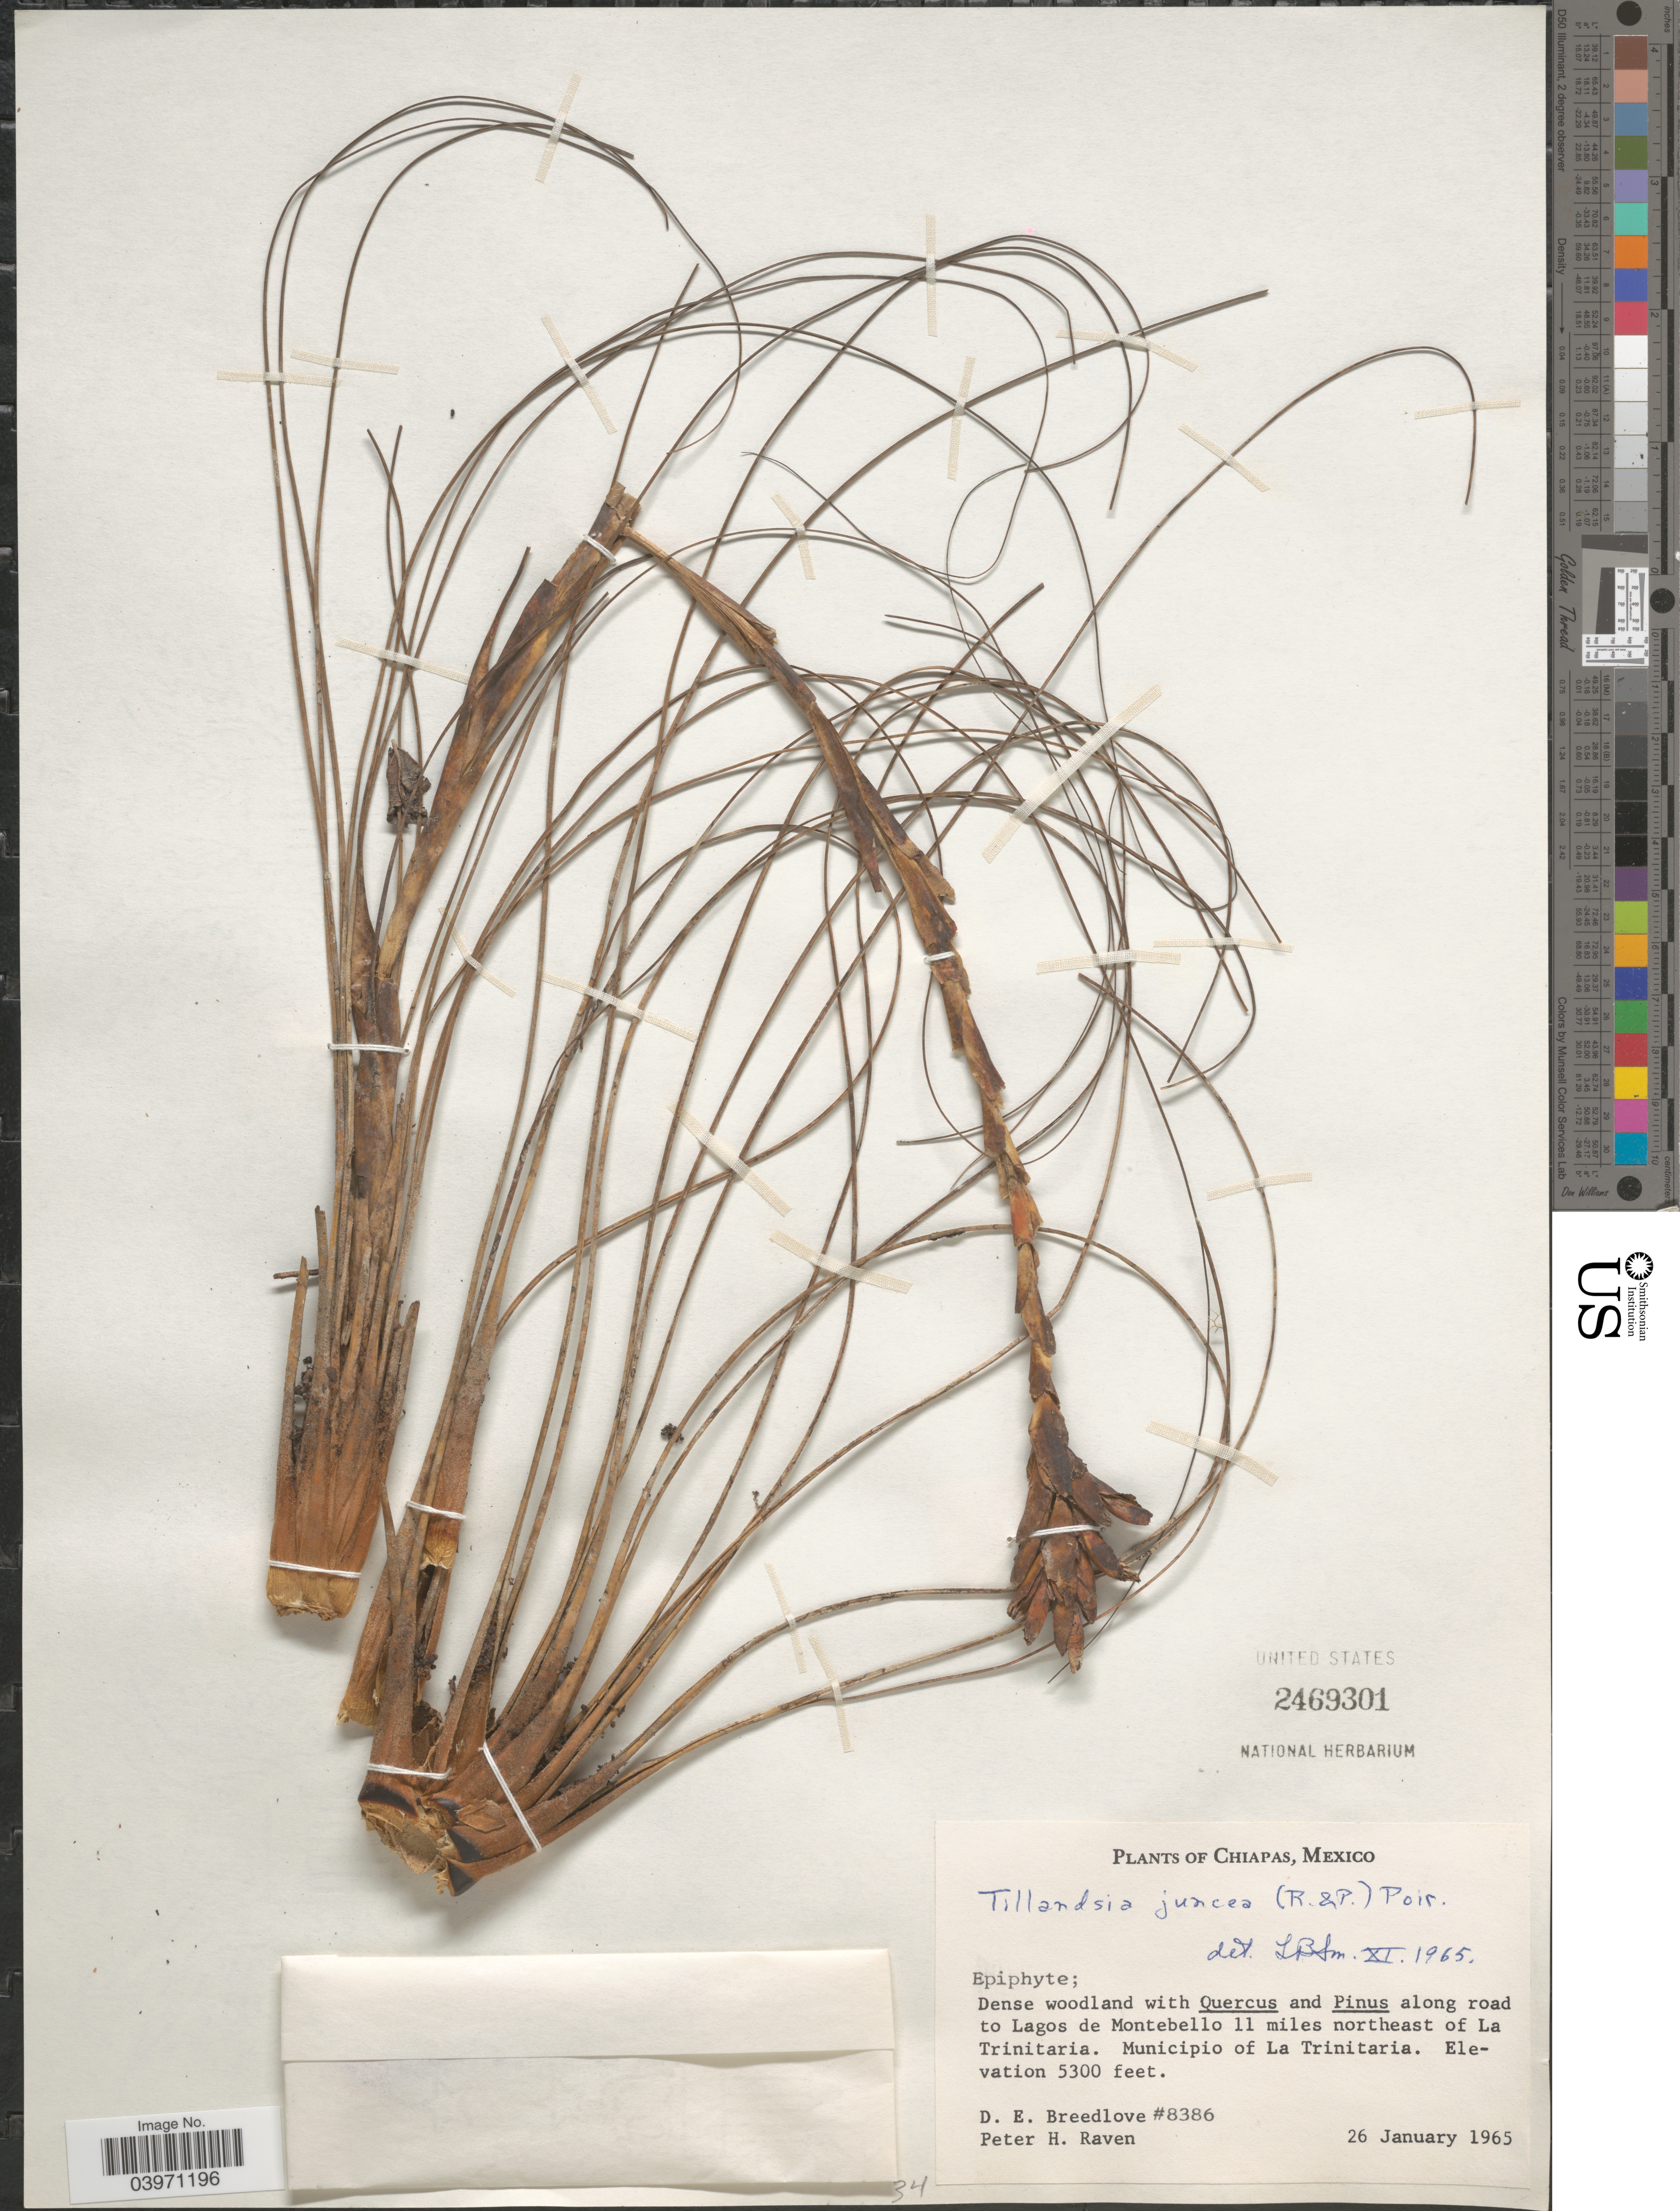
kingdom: Plantae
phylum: Tracheophyta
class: Liliopsida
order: Poales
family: Bromeliaceae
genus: Tillandsia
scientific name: Tillandsia juncea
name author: (Ruiz & Pav.) Poir.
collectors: D. E. Breedlove & P. Raven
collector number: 8386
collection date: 1965-01-26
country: Mexico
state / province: Chiapas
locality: Dense woodland along road to Lagos de Montebello 11 miles northeast of La Trinitaria. Municipio of La Trinitaria.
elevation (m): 1615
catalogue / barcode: US 2469301